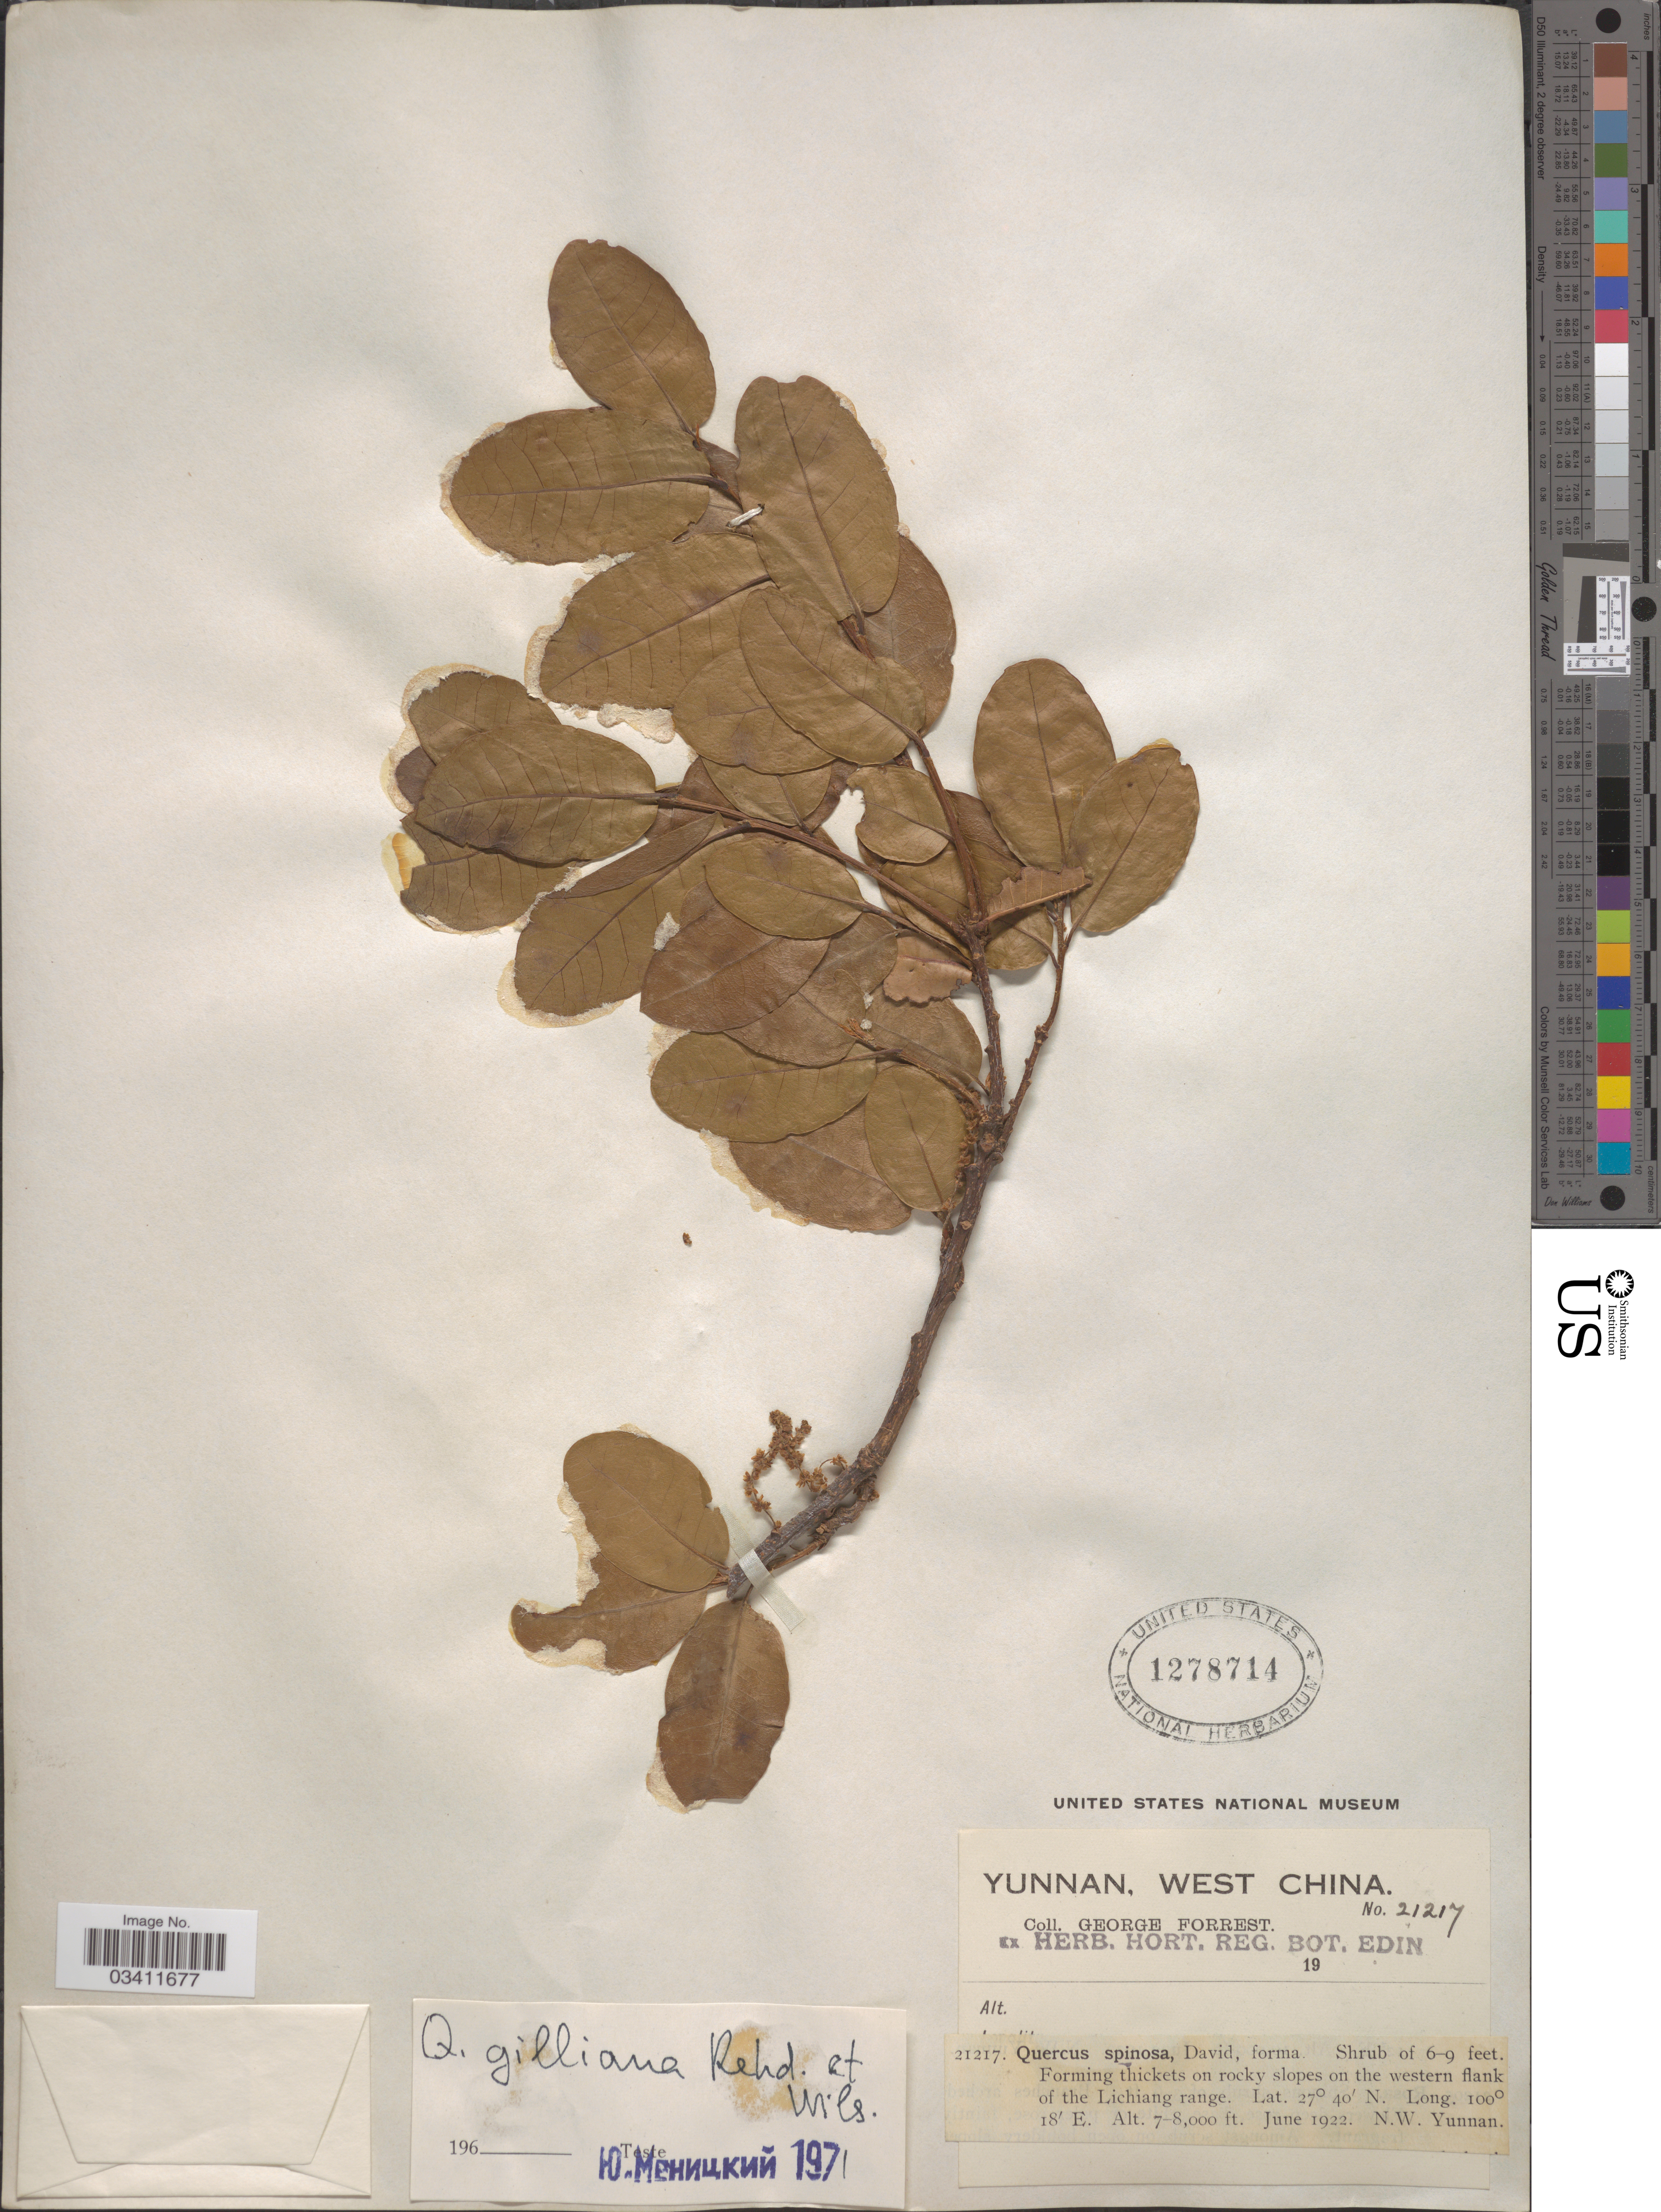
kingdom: Plantae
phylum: Tracheophyta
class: Magnoliopsida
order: Fagales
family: Fagaceae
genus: Quercus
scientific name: Quercus gilliana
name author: Rehder & E.H. Wilson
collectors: G. Forrest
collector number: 21217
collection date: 1922-06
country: China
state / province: Yunnan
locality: West China. On the western flank of the Lichiang range. N.W. Yunnan.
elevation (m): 2134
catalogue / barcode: US 1278714